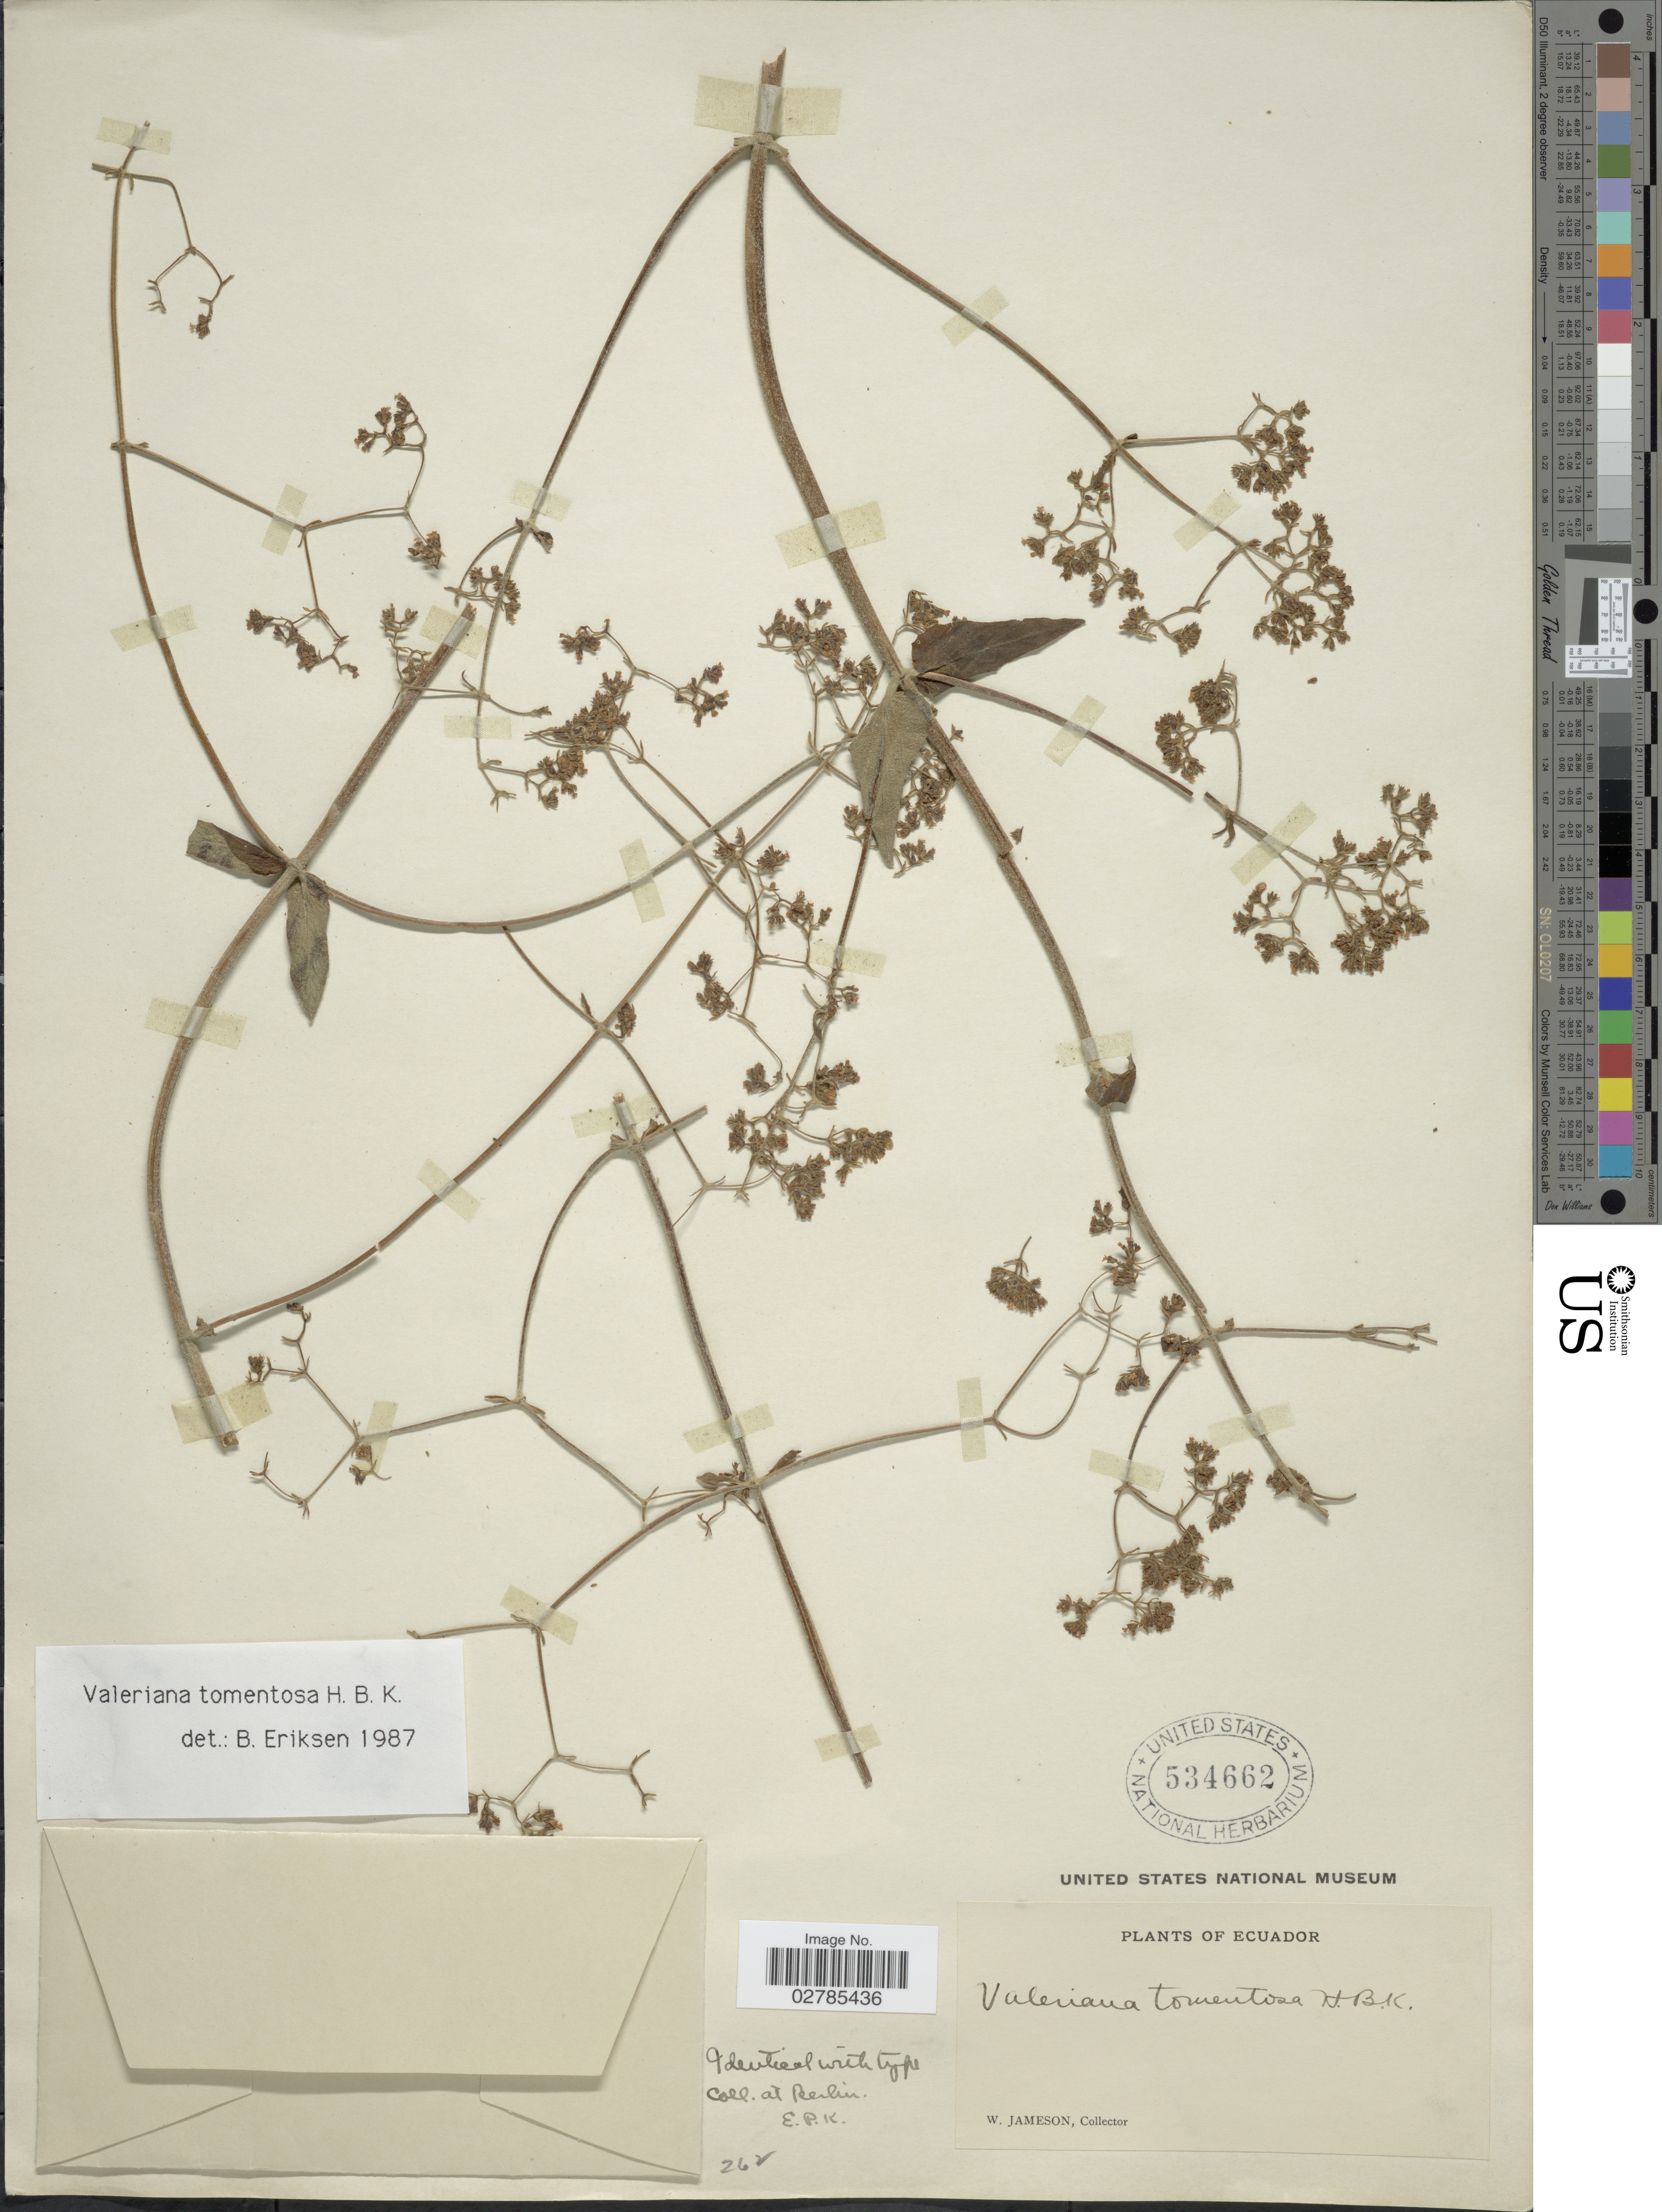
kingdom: Plantae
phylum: Tracheophyta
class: Magnoliopsida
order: Dipsacales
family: Caprifoliaceae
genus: Valeriana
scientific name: Valeriana tomentosa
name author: Kunth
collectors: W. Jameson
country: Ecuador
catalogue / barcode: US 534662